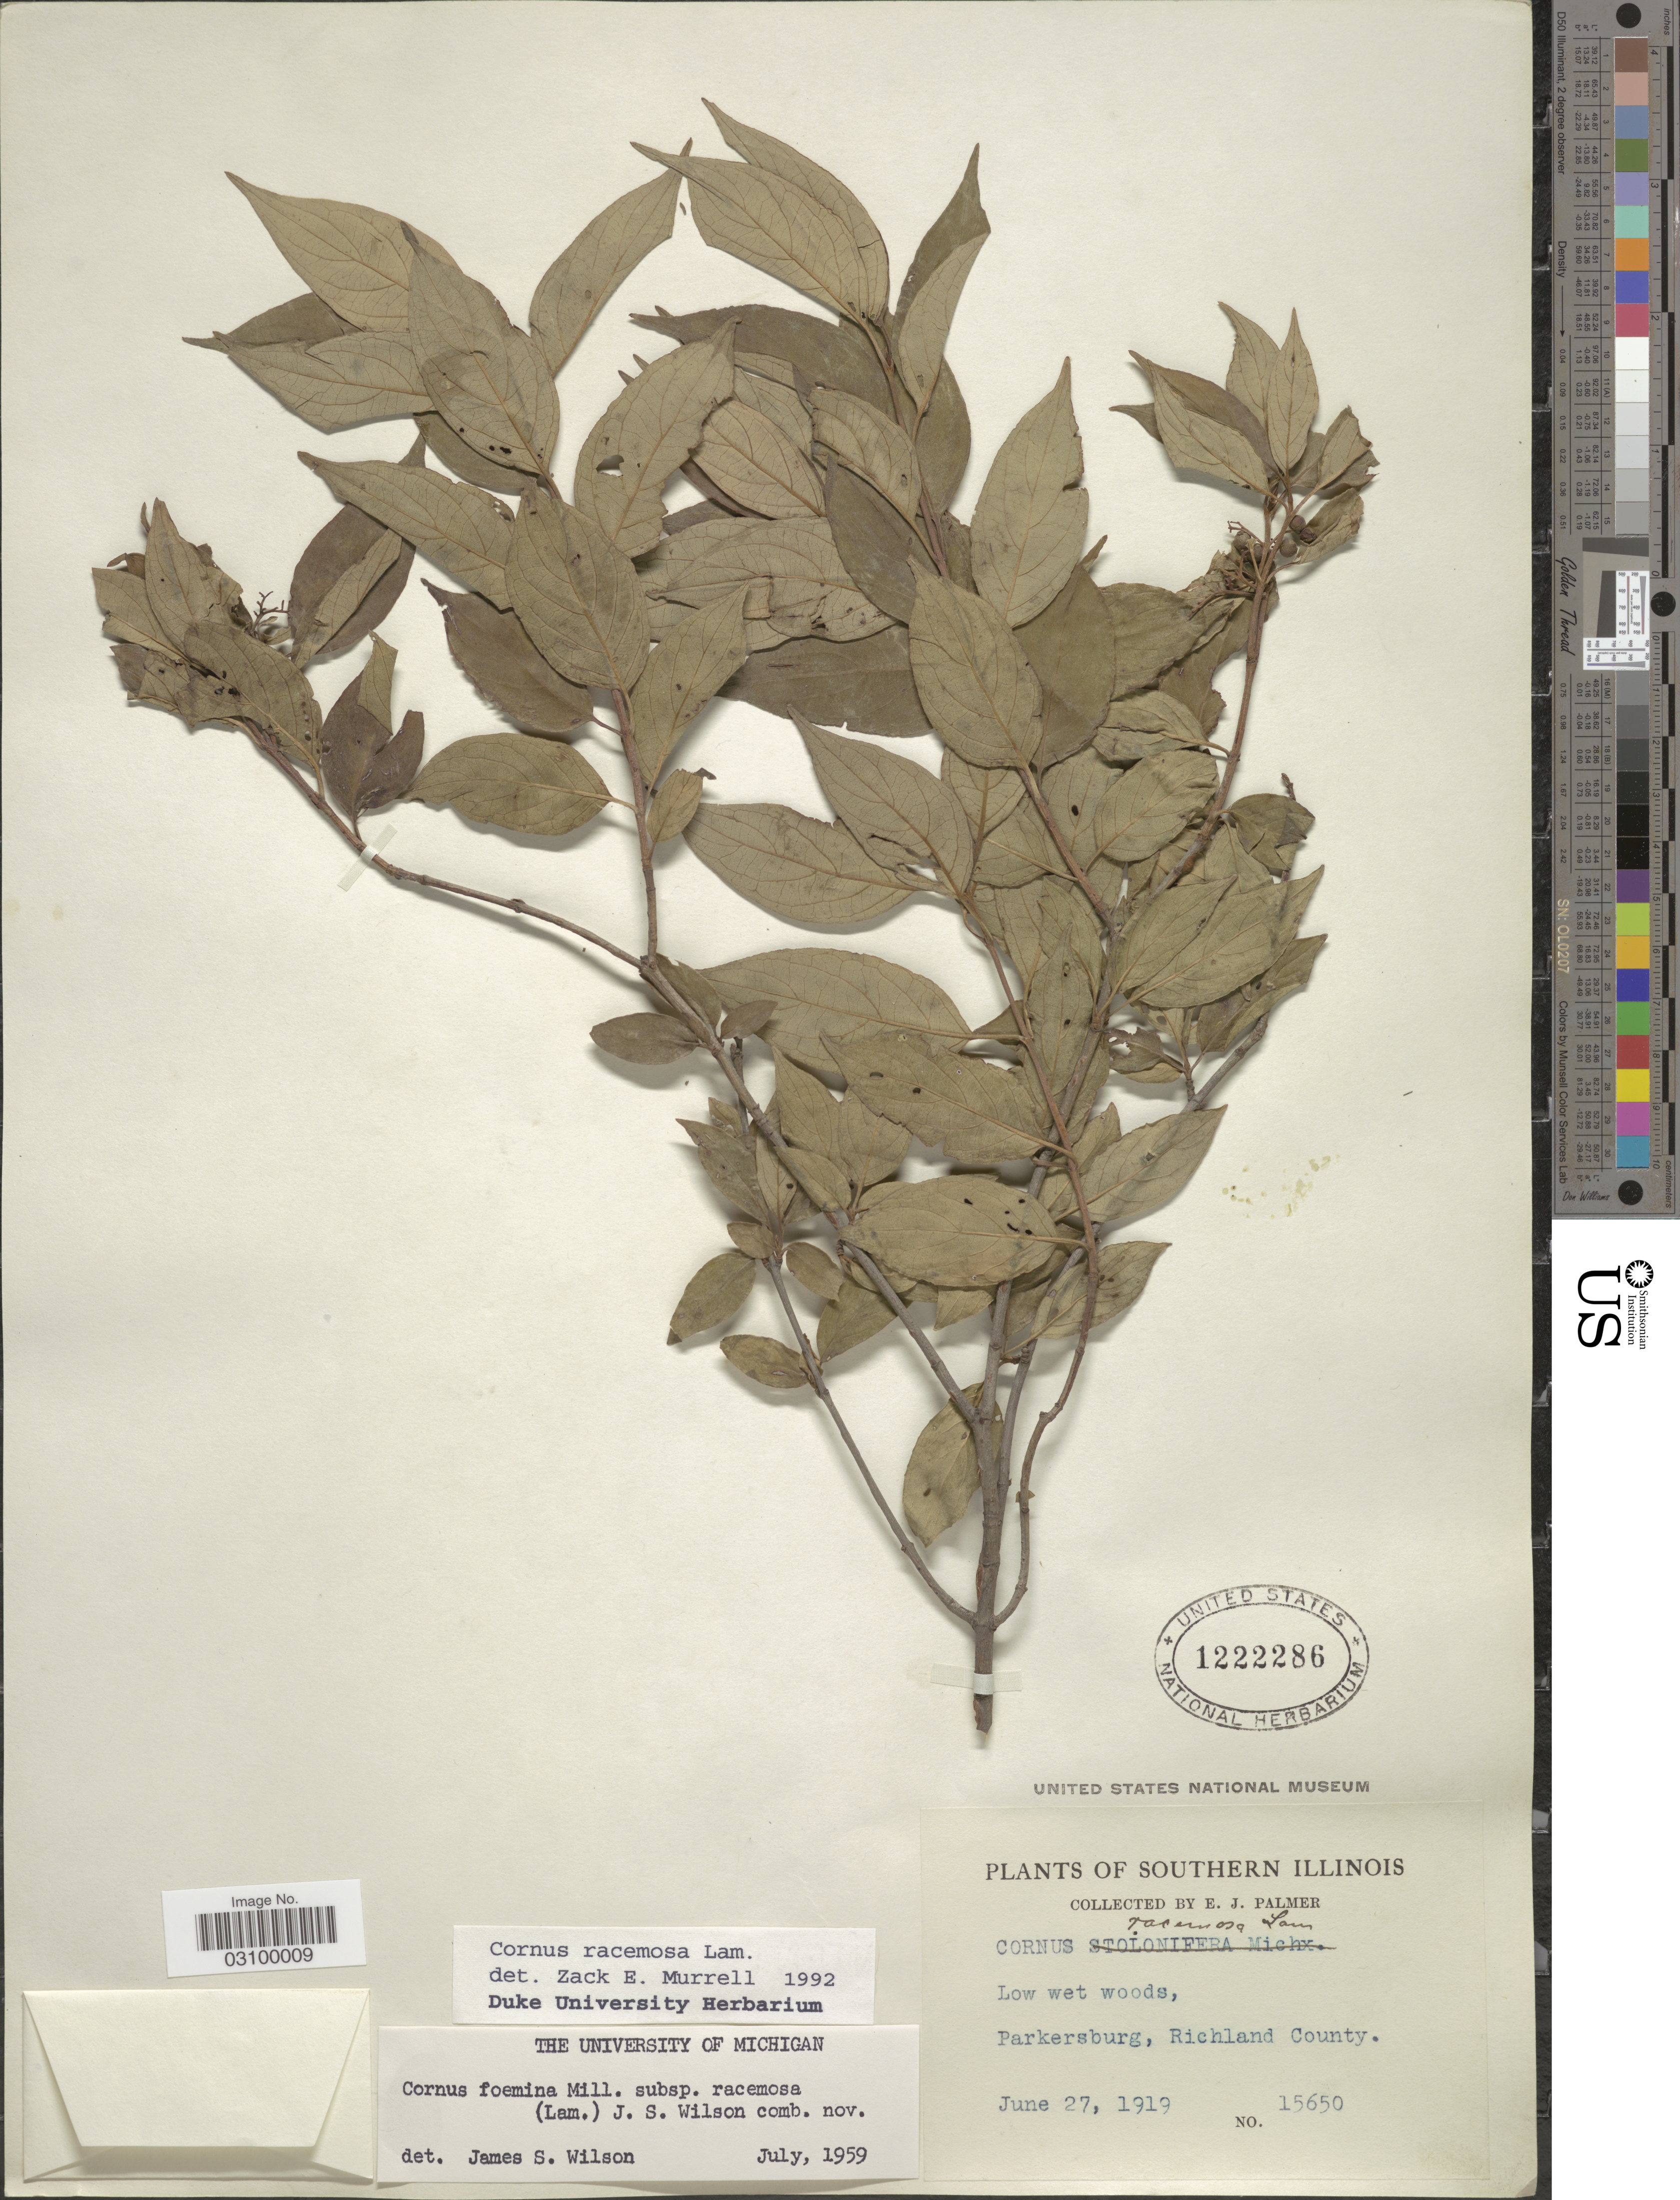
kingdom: Plantae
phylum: Tracheophyta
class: Magnoliopsida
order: Cornales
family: Cornaceae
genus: Cornus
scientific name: Cornus racemosa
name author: Lam.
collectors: E. J. Palmer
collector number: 15650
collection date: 1919-06-27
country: United States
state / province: Illinois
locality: Southern Illinois. Low wet woods, Parkersburg, Richland County.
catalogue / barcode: US 1222286